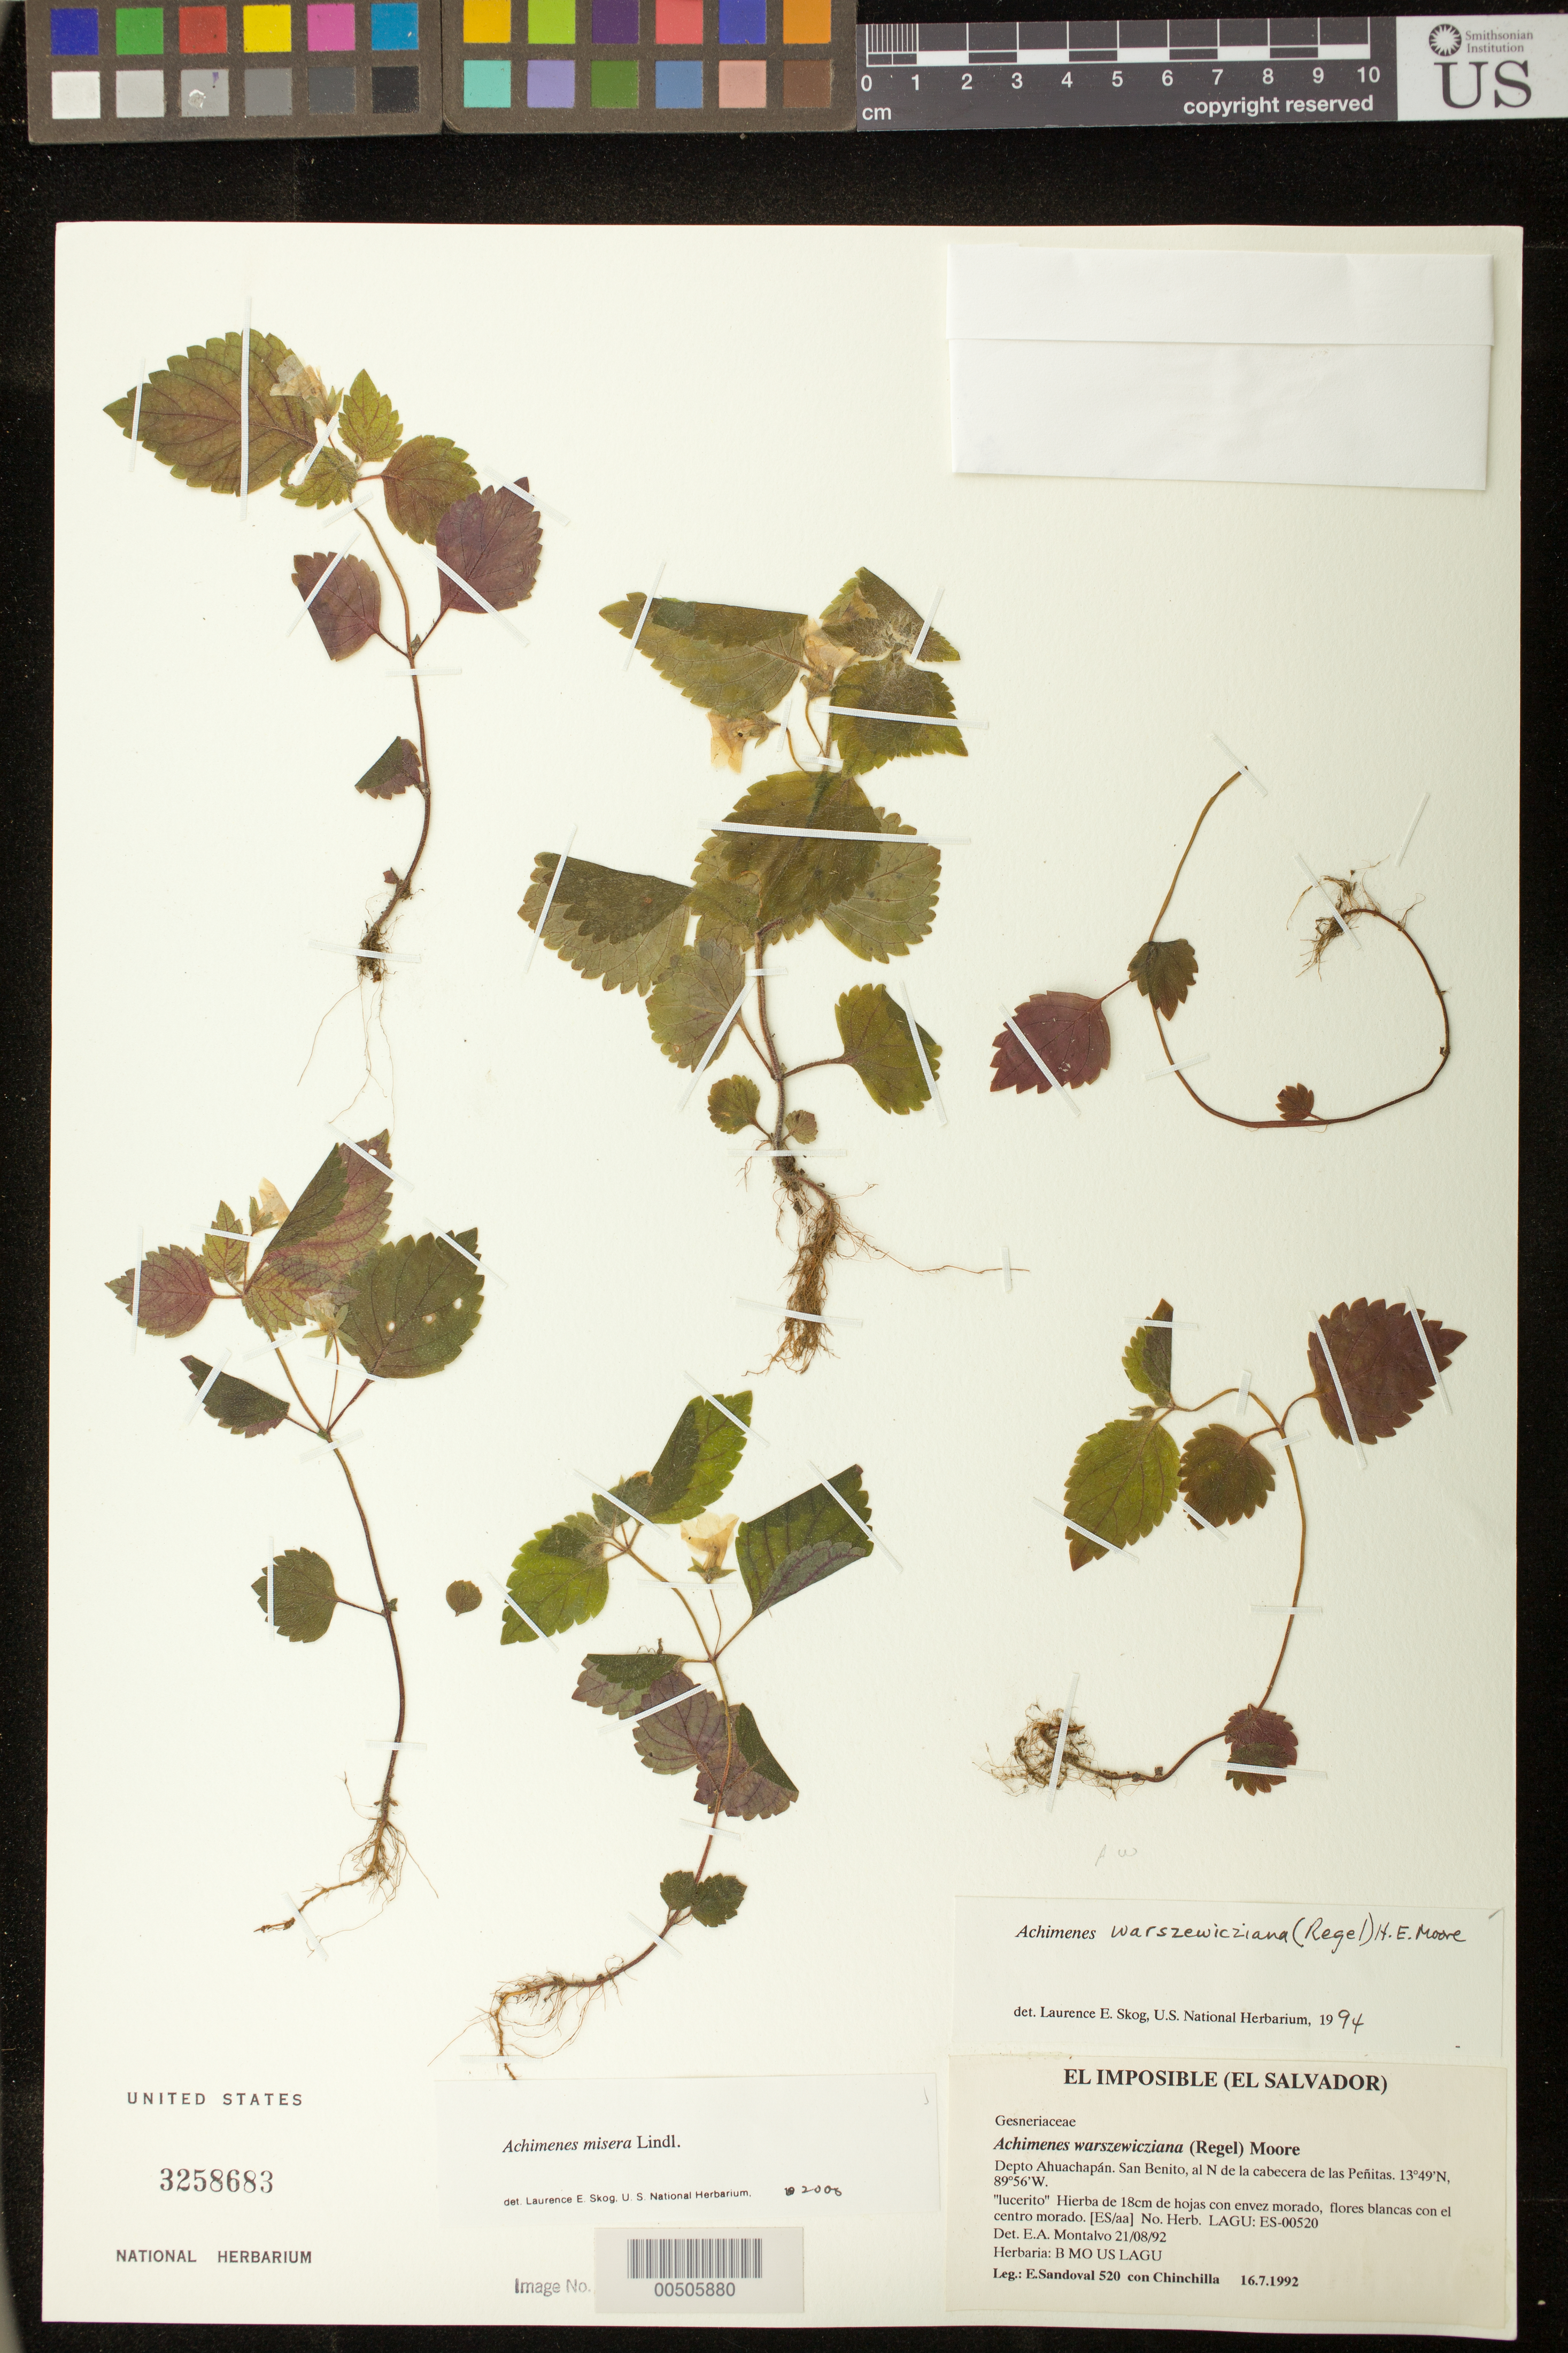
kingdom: Plantae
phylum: Tracheophyta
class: Magnoliopsida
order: Lamiales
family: Gesneriaceae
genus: Achimenes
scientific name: Achimenes misera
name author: Lindl.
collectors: E. Sandoval & -. Chinchilla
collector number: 520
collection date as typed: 16 Jul 1992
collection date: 1992-07-16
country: El Salvador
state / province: Ahuachapán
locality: San Benito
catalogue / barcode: US 3258683